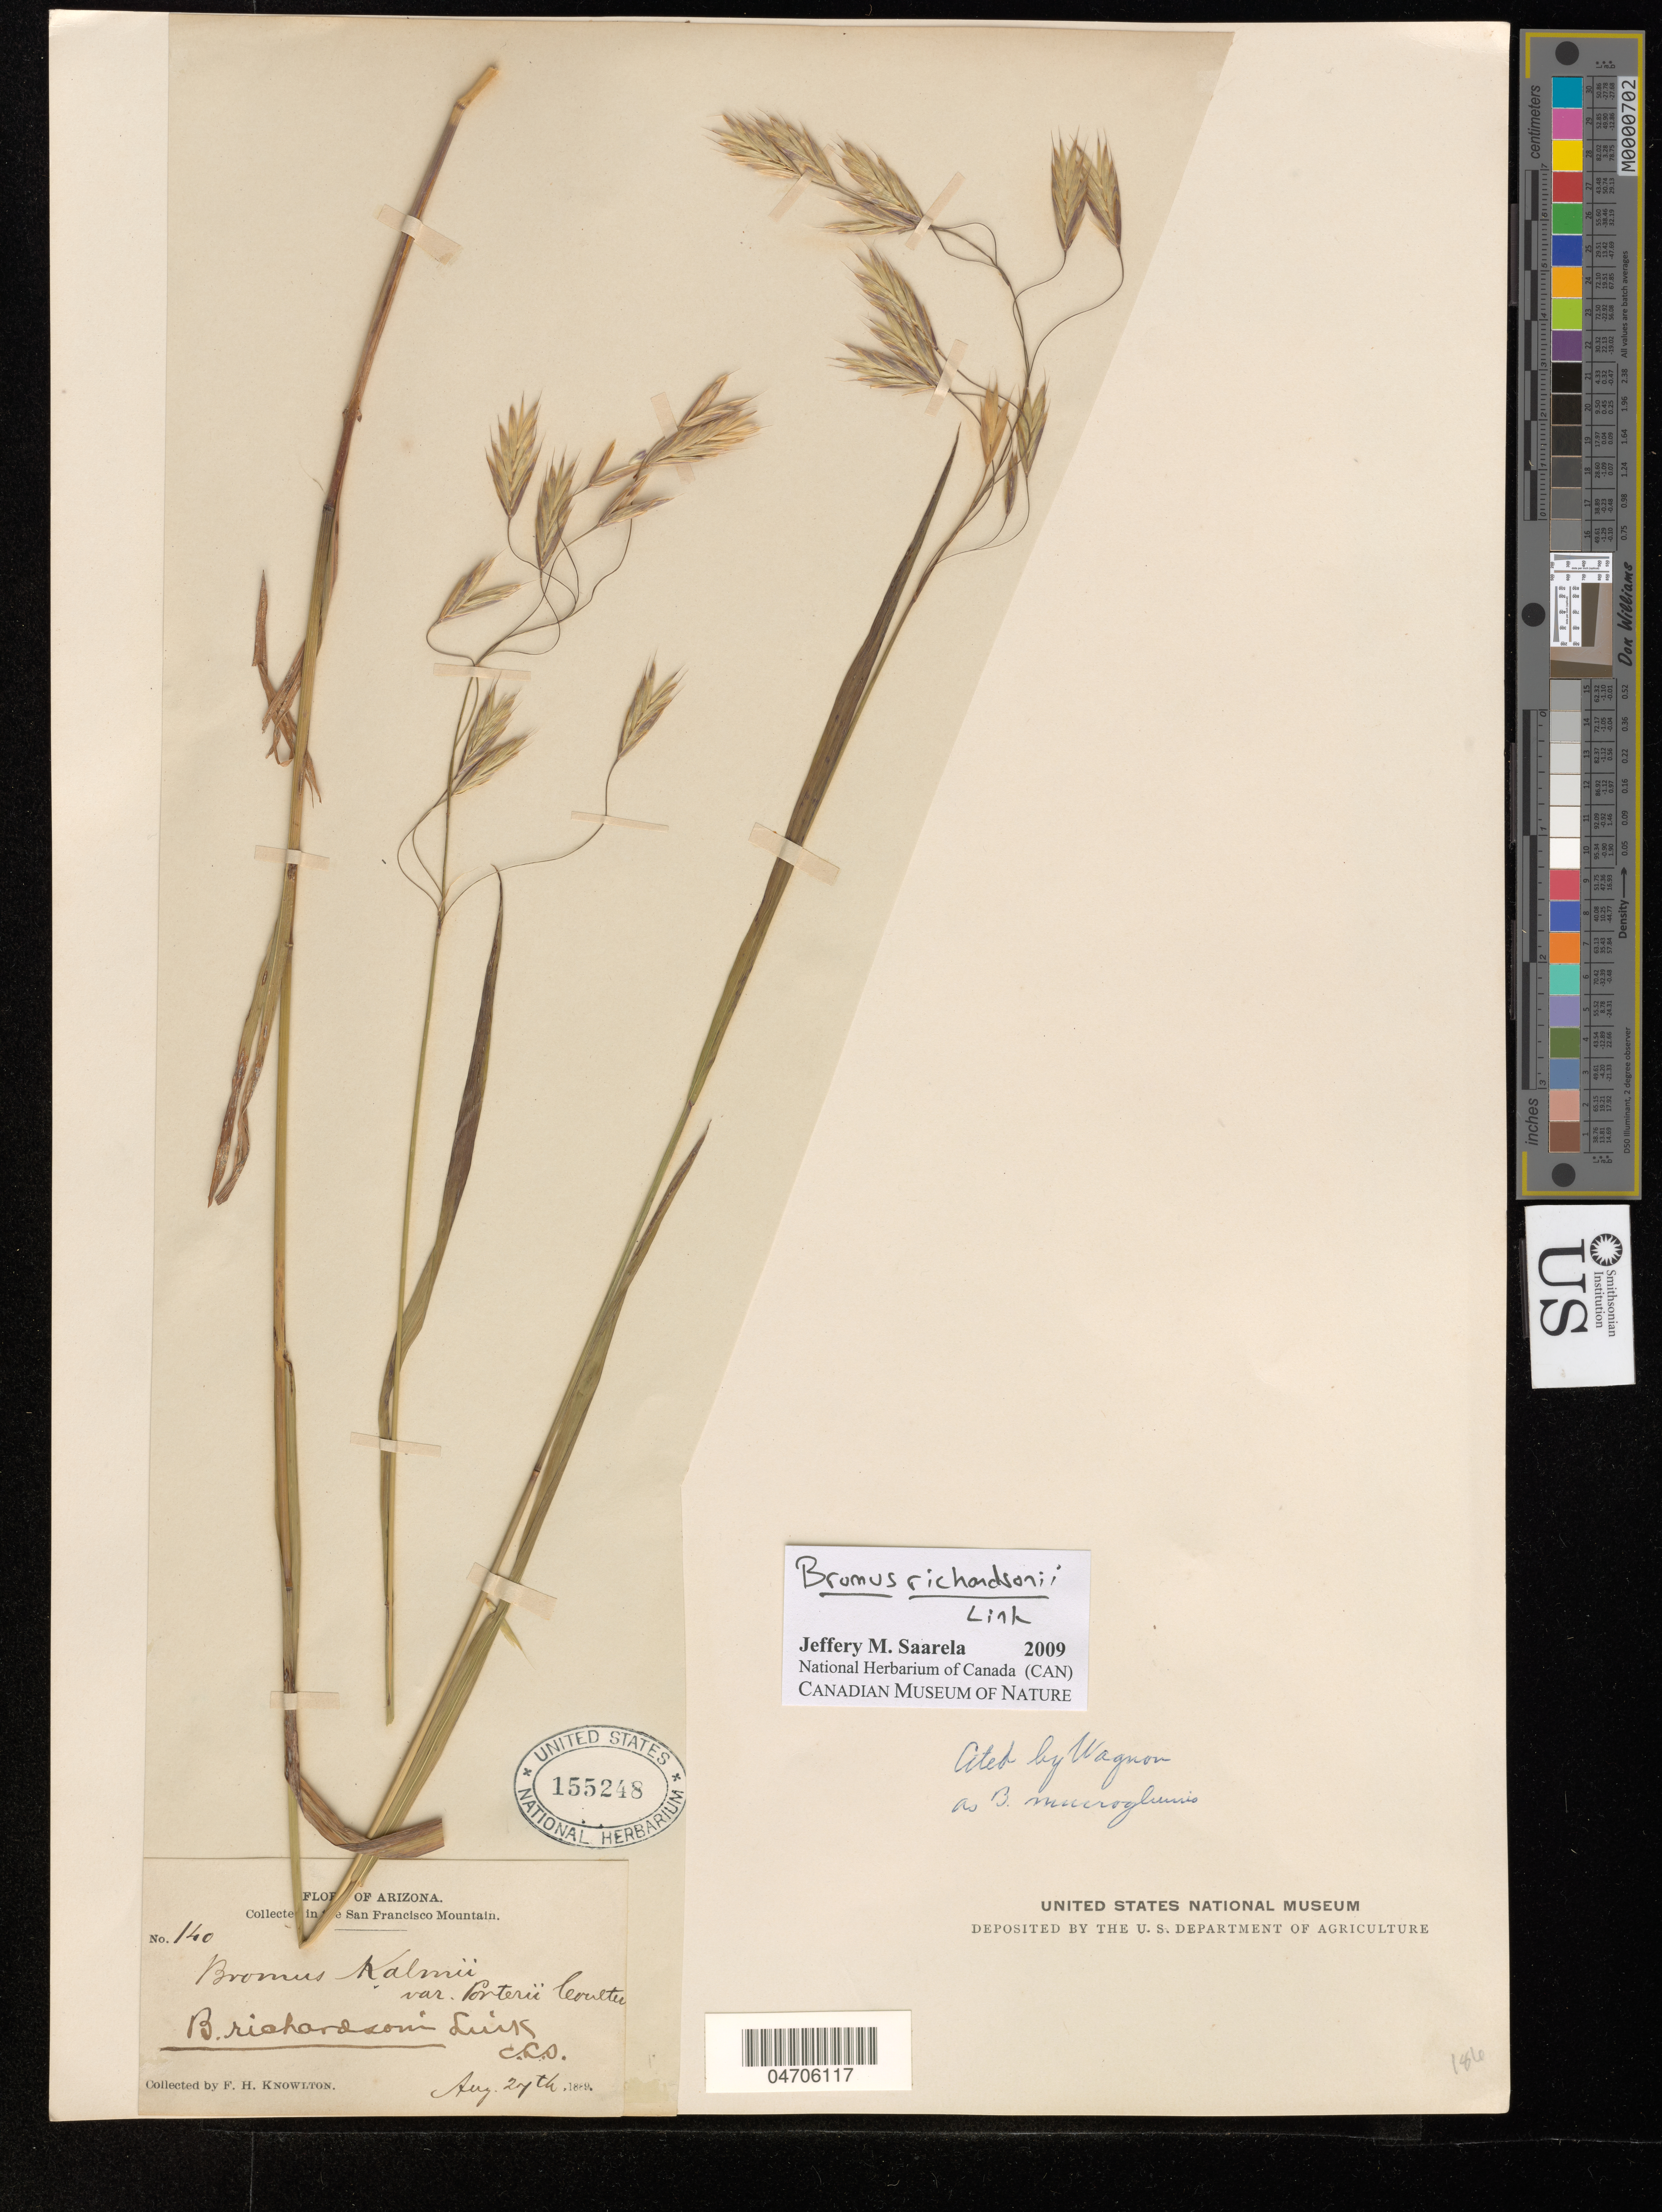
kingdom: Plantae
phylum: Tracheophyta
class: Liliopsida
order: Poales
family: Poaceae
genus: Bromus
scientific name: Bromus richardsonii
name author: Link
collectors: F. H. Knowlton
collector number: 140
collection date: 1889-08-27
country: United States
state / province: Arizona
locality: In the San Francisco Mountain.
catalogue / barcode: US 155248